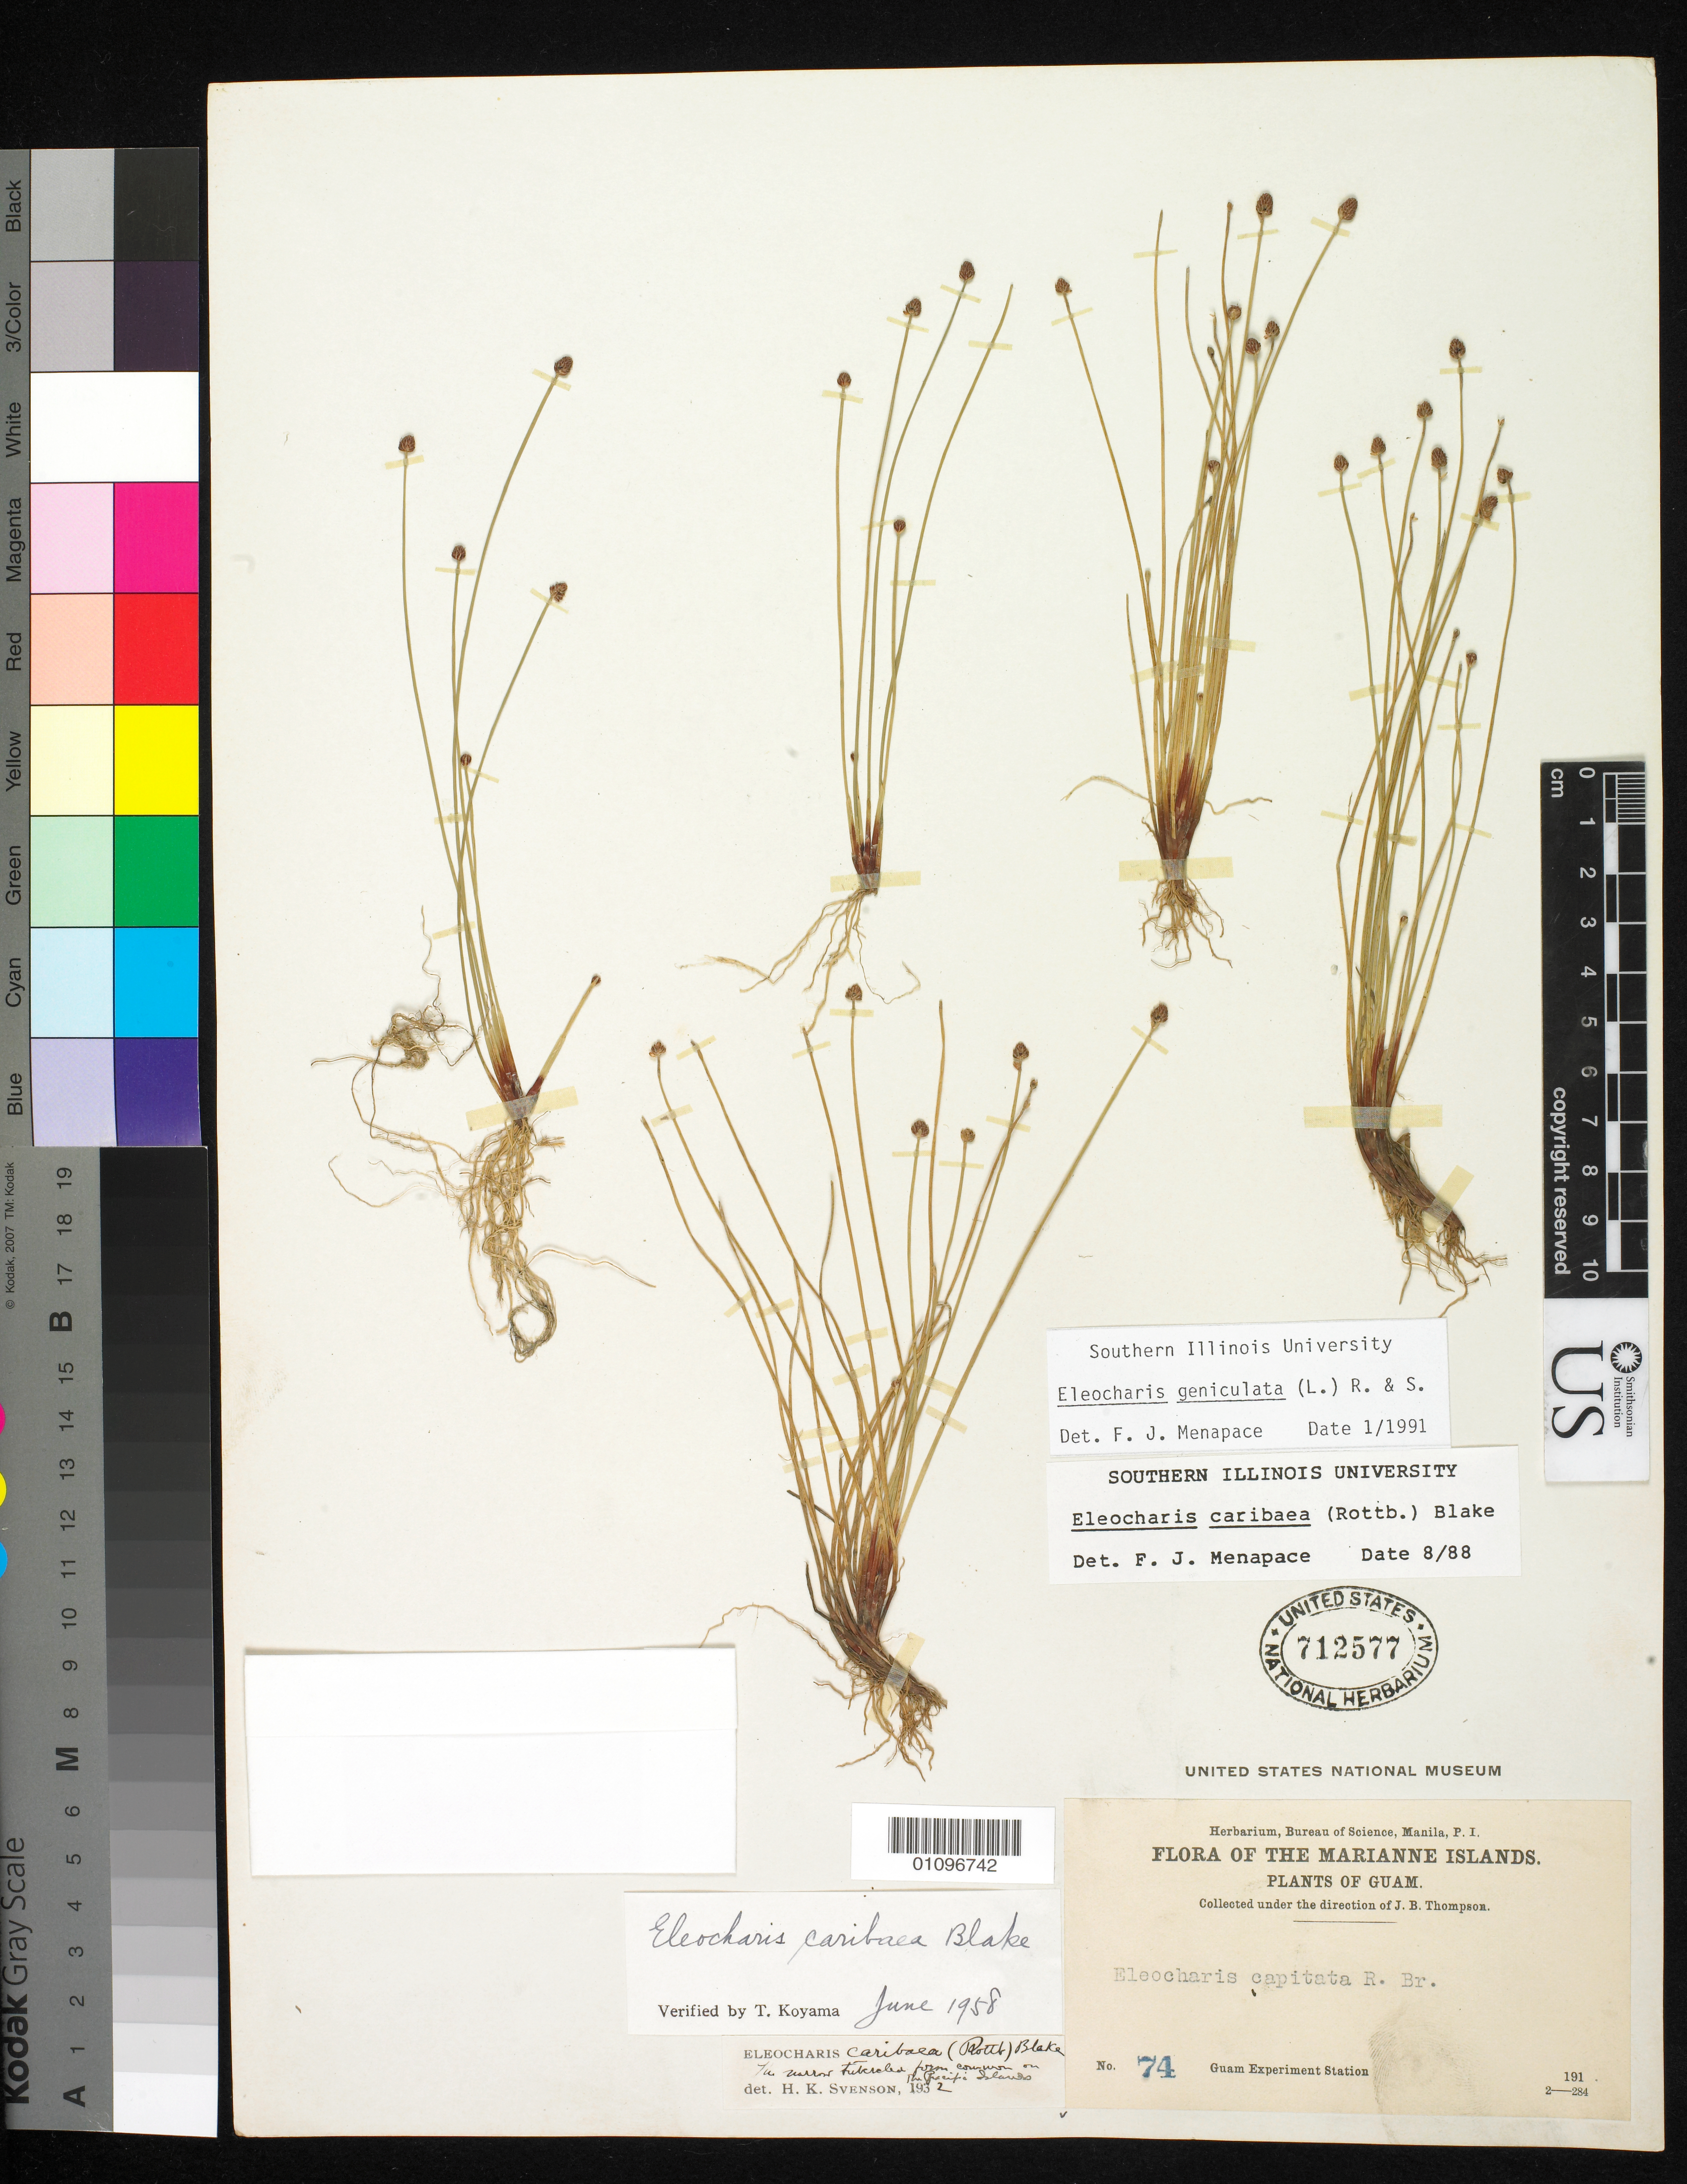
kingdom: Plantae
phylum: Tracheophyta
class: Liliopsida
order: Poales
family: Cyperaceae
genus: Eleocharis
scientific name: Eleocharis geniculata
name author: (L.) Roem. & Schult.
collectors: J. B. Thompson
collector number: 74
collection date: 1910/1919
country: Guam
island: Guam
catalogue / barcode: US 712577